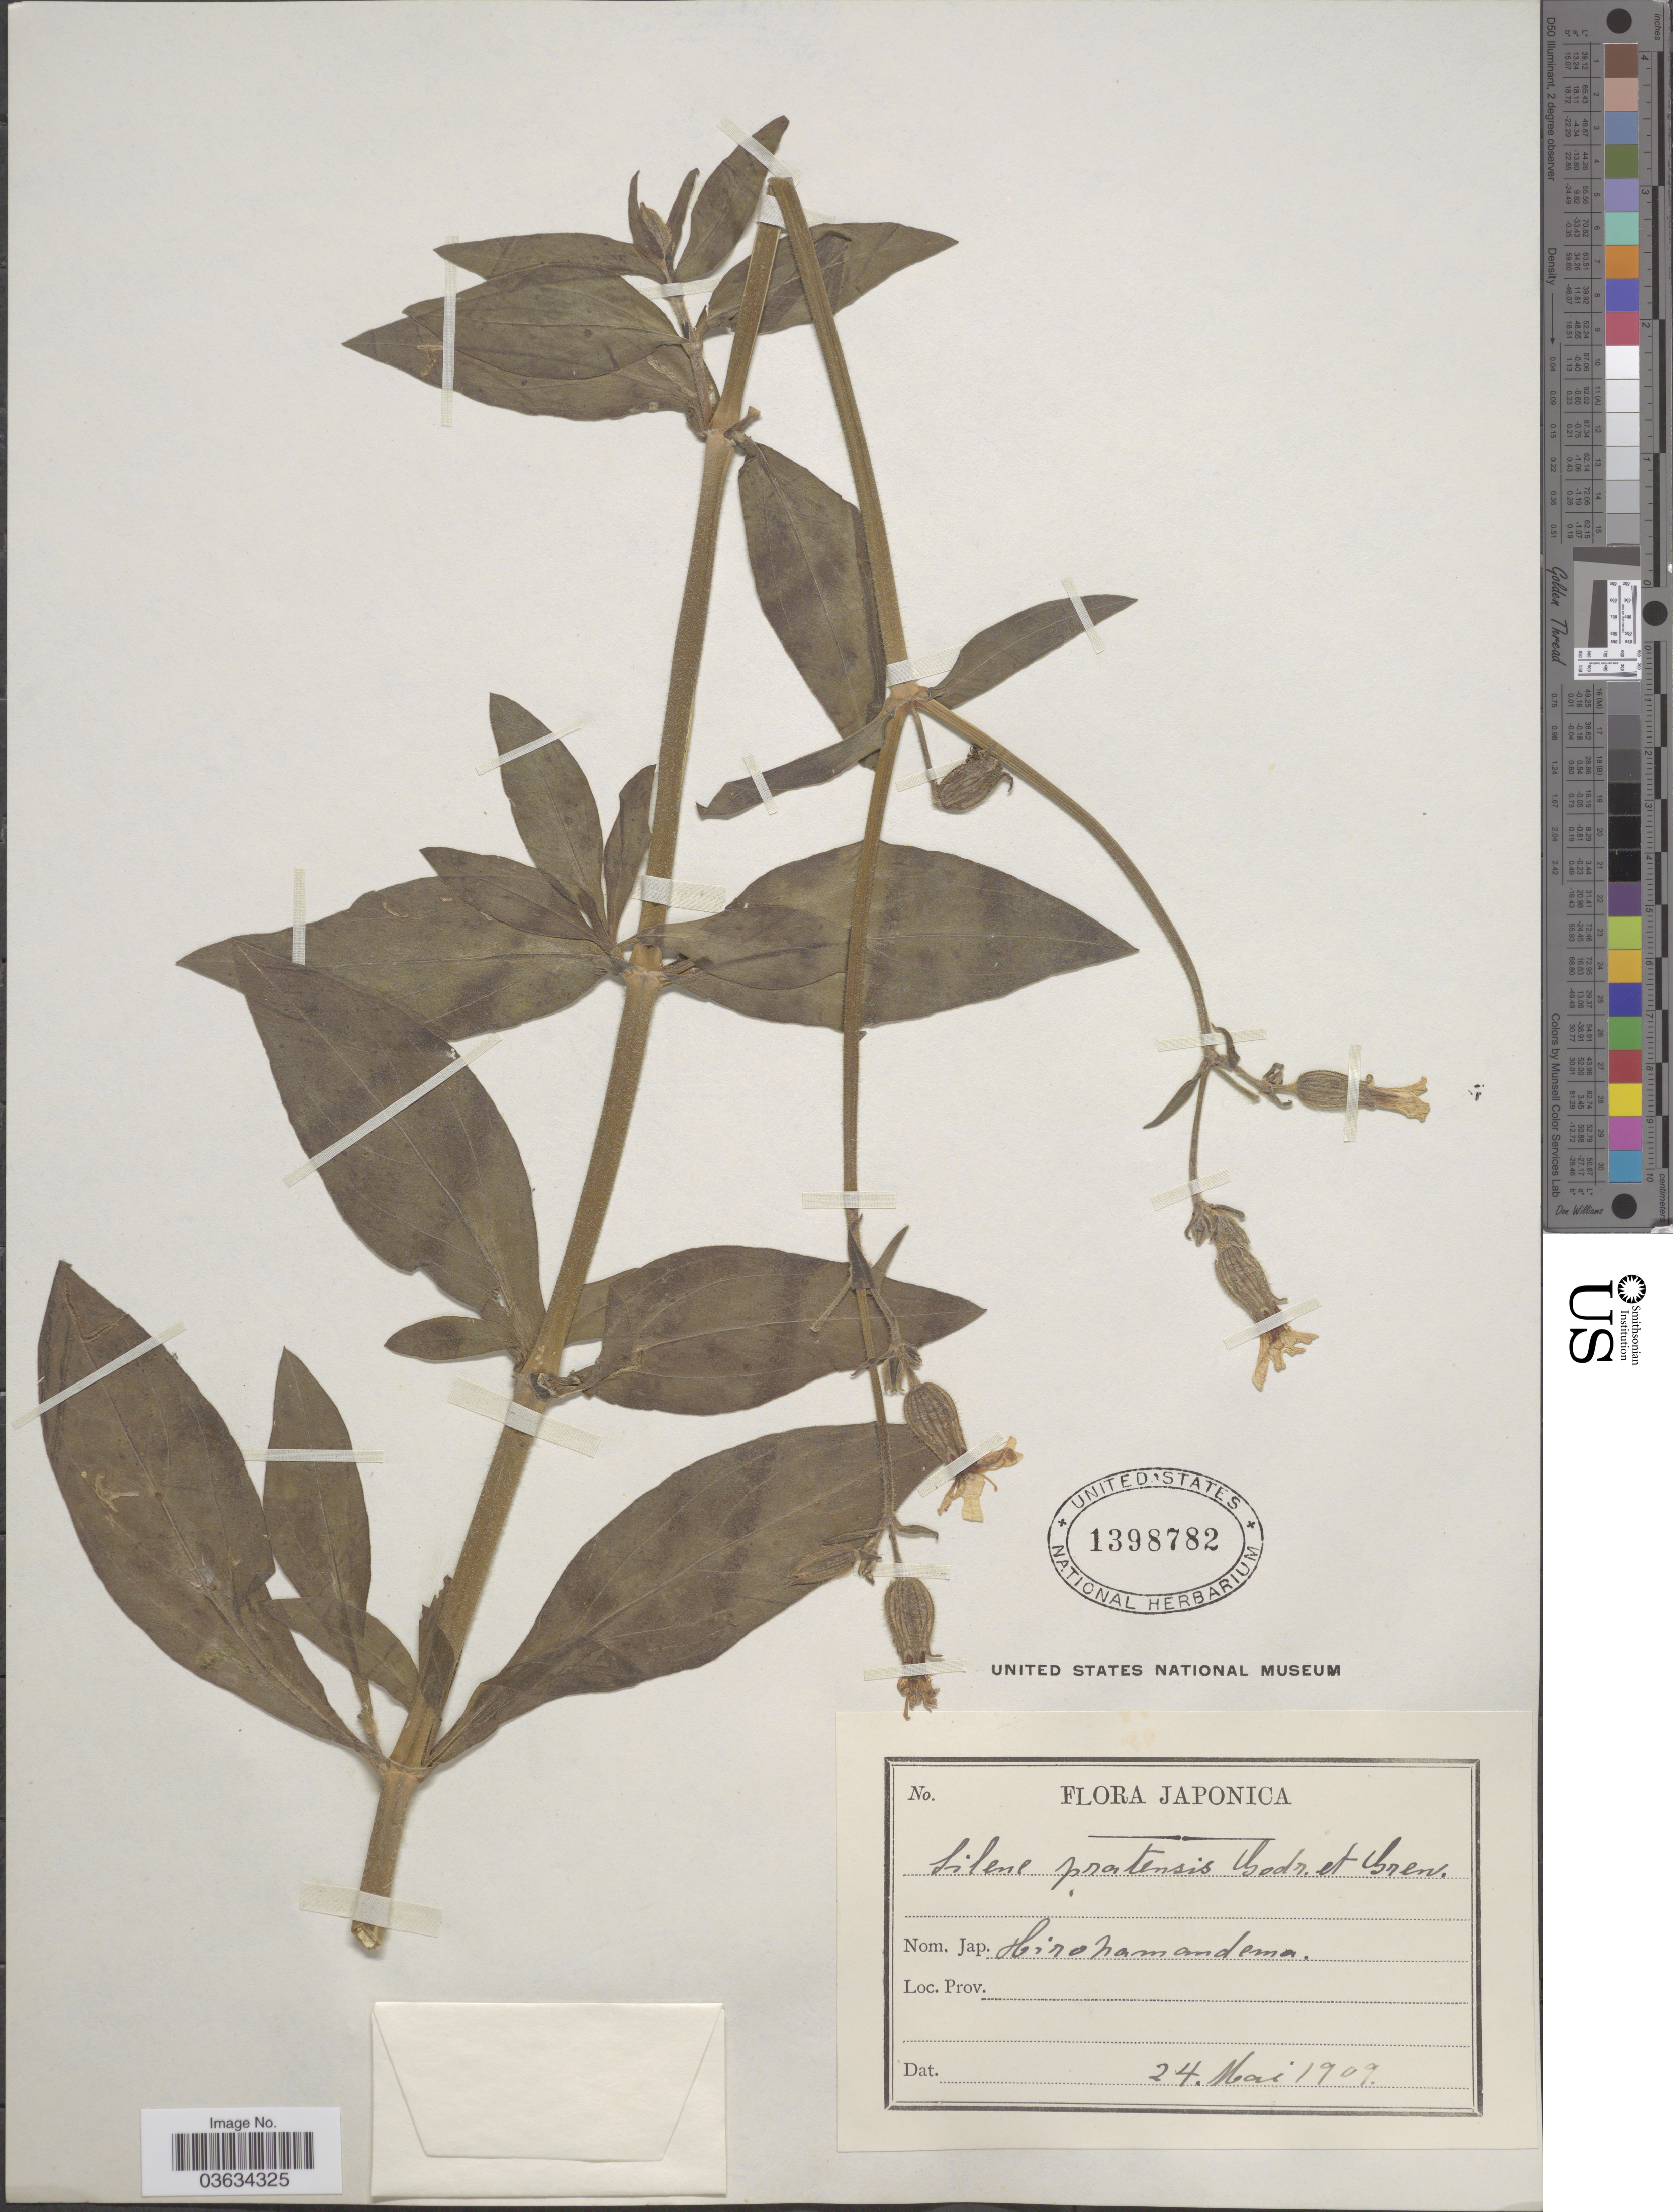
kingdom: Plantae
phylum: Tracheophyta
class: Magnoliopsida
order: Caryophyllales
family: Caryophyllaceae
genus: Silene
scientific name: Silene pratensis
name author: Godr.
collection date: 1909-05-24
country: Japan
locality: Japonica.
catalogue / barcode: US 1398782